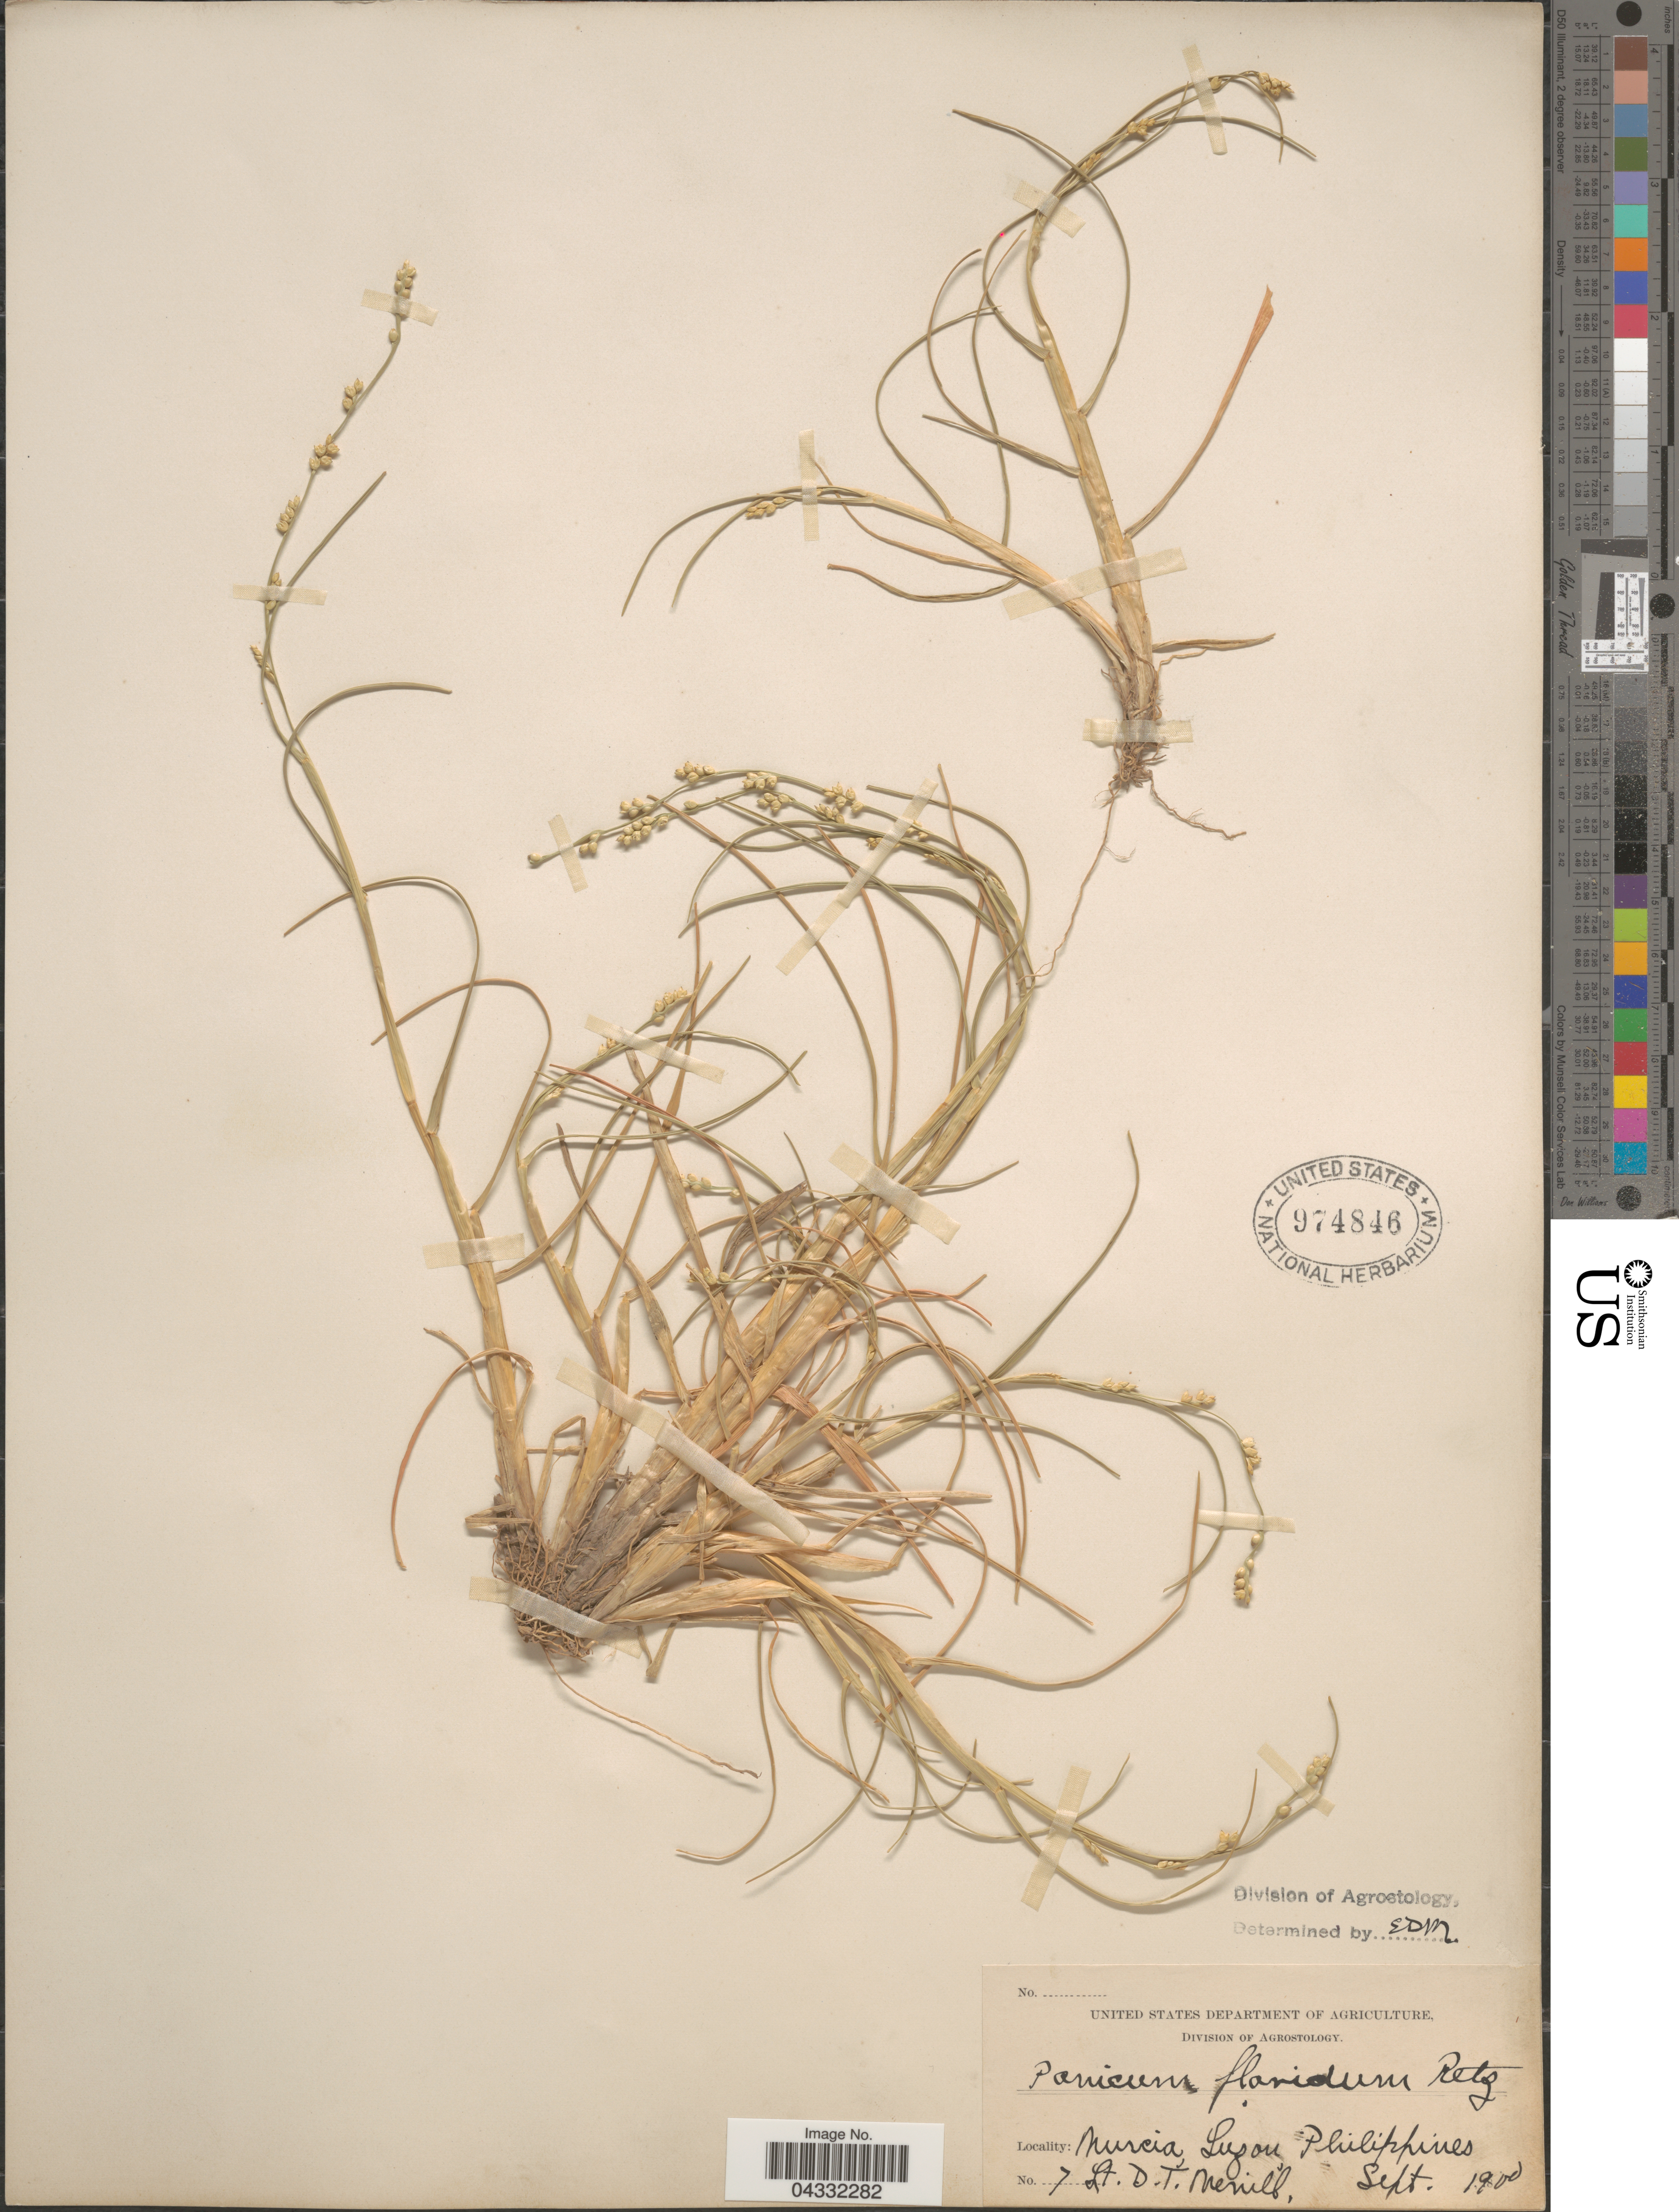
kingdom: Plantae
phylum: Tracheophyta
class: Liliopsida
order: Poales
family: Poaceae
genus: Setaria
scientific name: Setaria flavida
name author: (Retz.) Veldkamp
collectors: D. Merrill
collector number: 7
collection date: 1900-09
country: Philippines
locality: Murcia, Luzon.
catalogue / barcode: US 974846